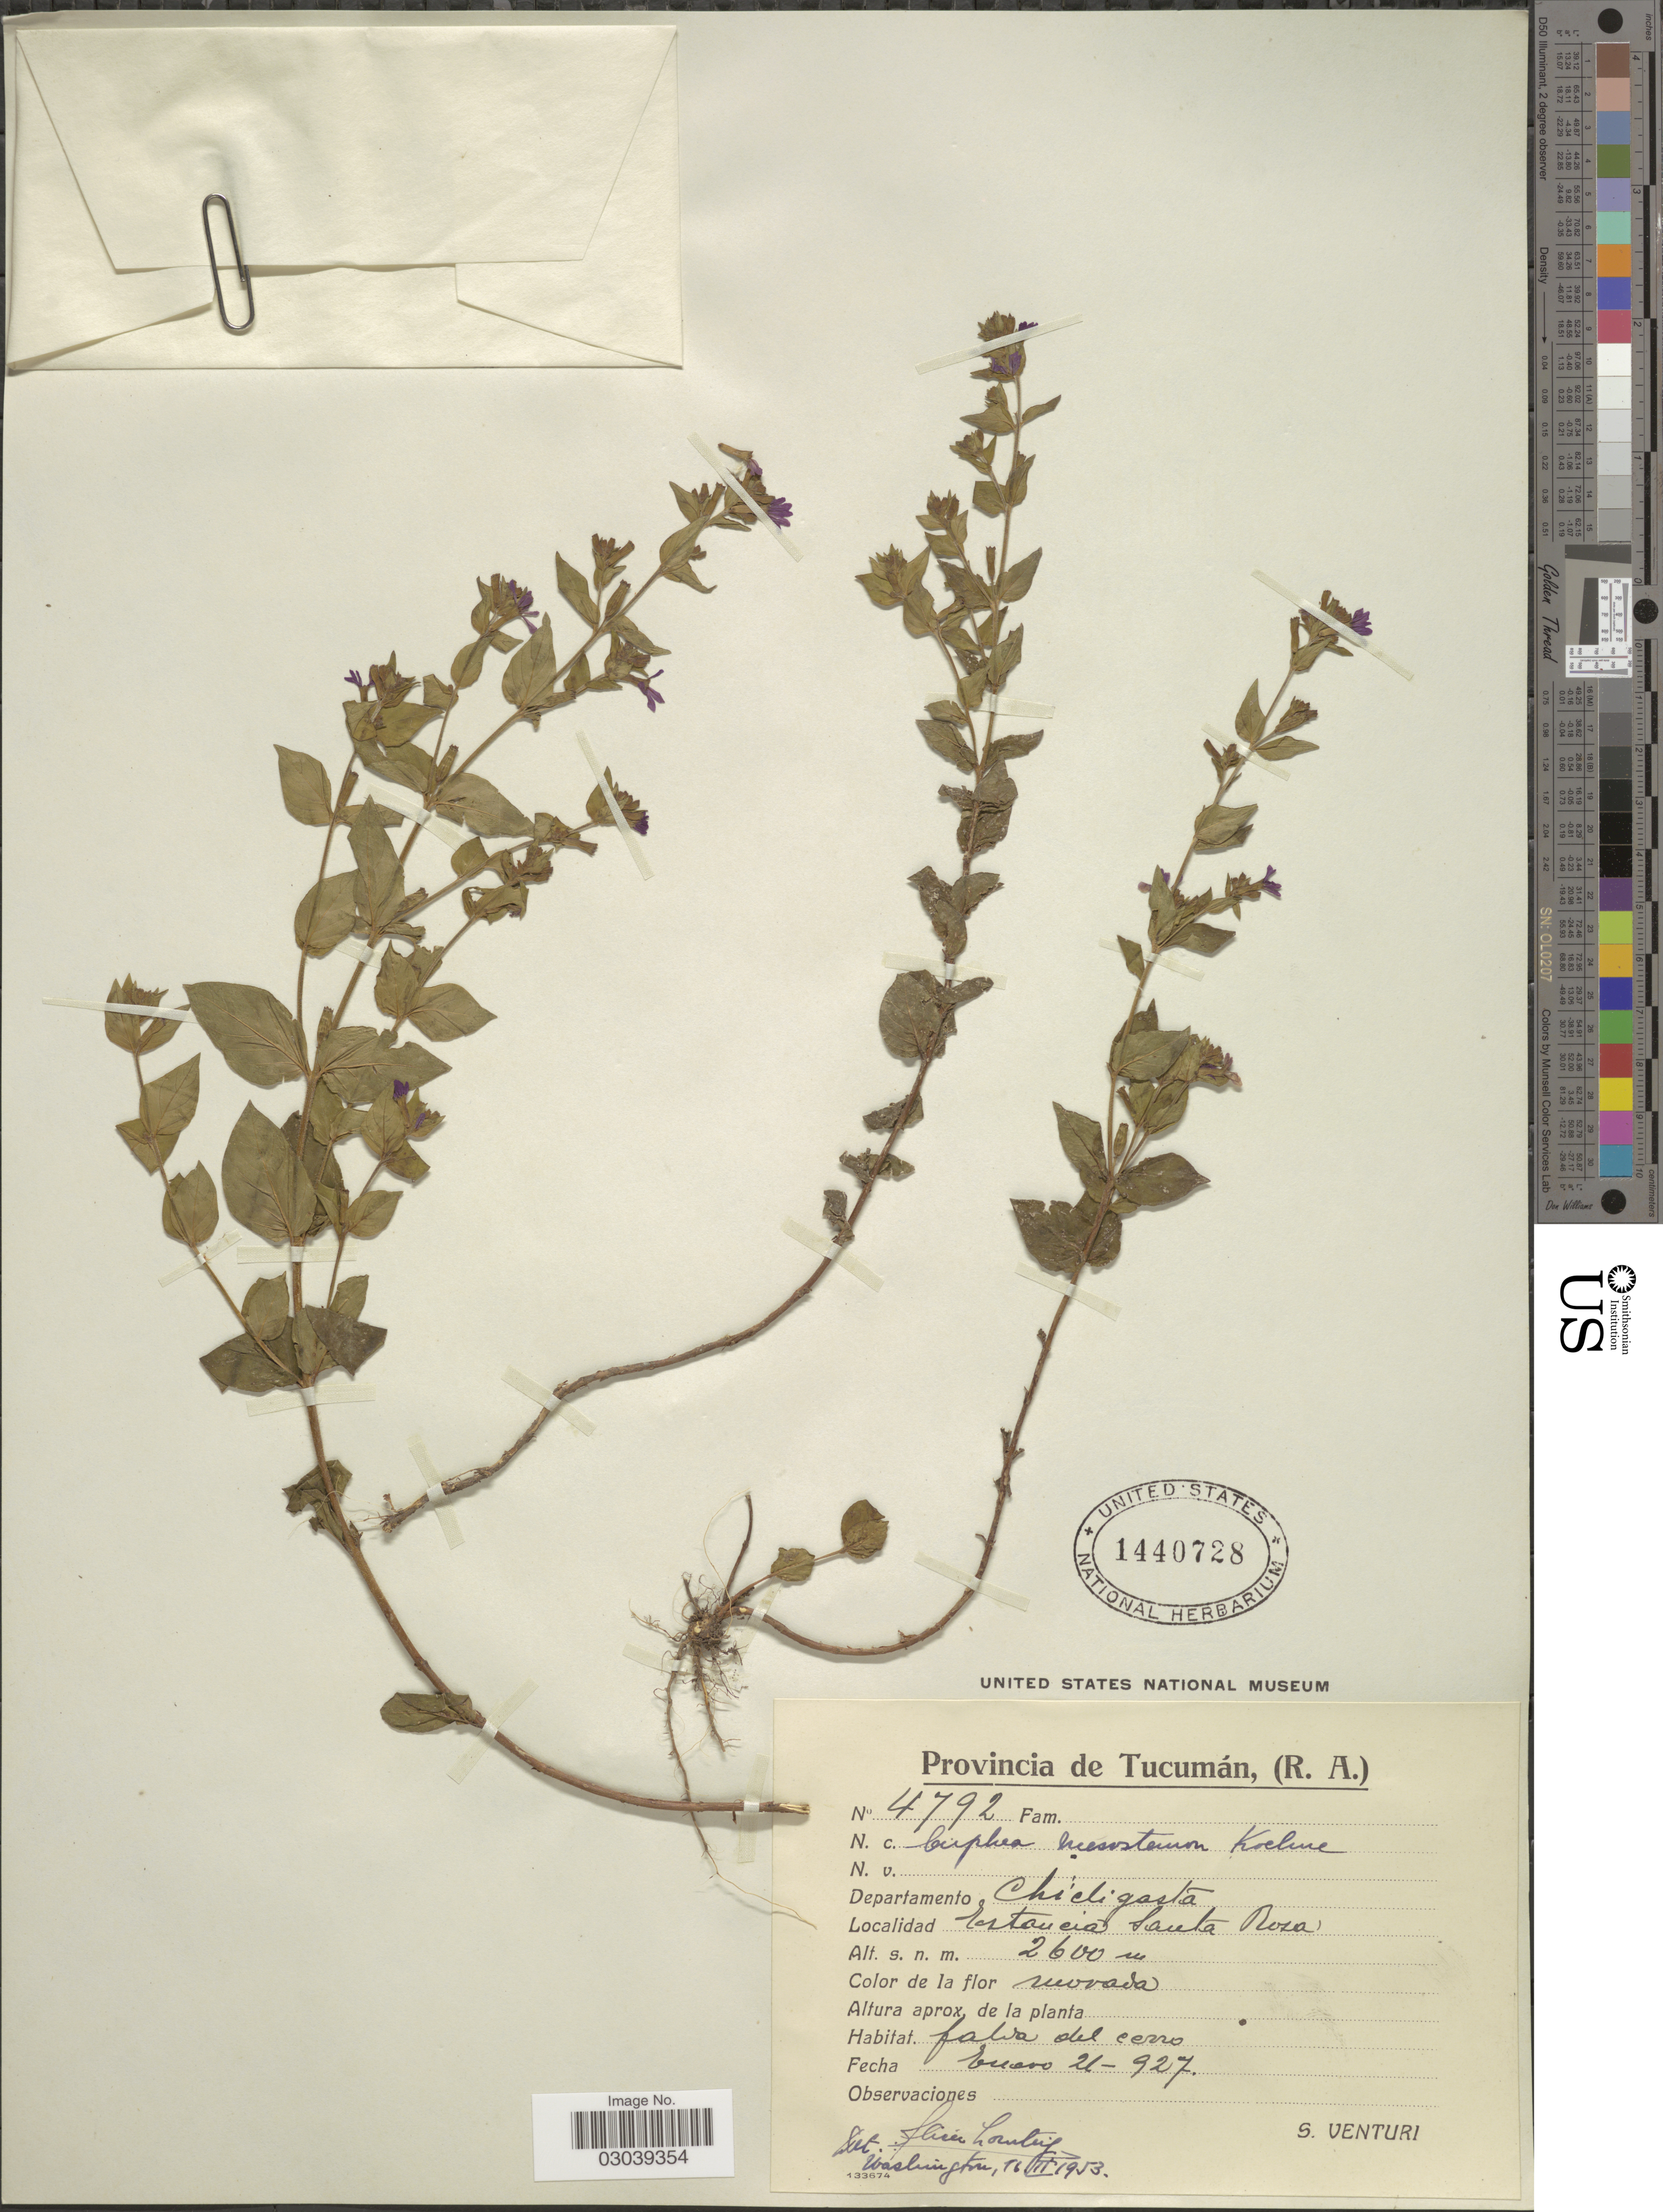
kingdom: Plantae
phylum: Tracheophyta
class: Magnoliopsida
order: Myrtales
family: Lythraceae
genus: Cuphea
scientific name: Cuphea calophylla subsp. mesostemon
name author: (Koehne) Lourteig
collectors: S. Venturi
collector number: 4792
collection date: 1927-01-21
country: Argentina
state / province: Tucuman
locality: Departamento Chicligasta. Estancia Santa Rosa.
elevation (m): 2600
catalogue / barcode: US 1440728